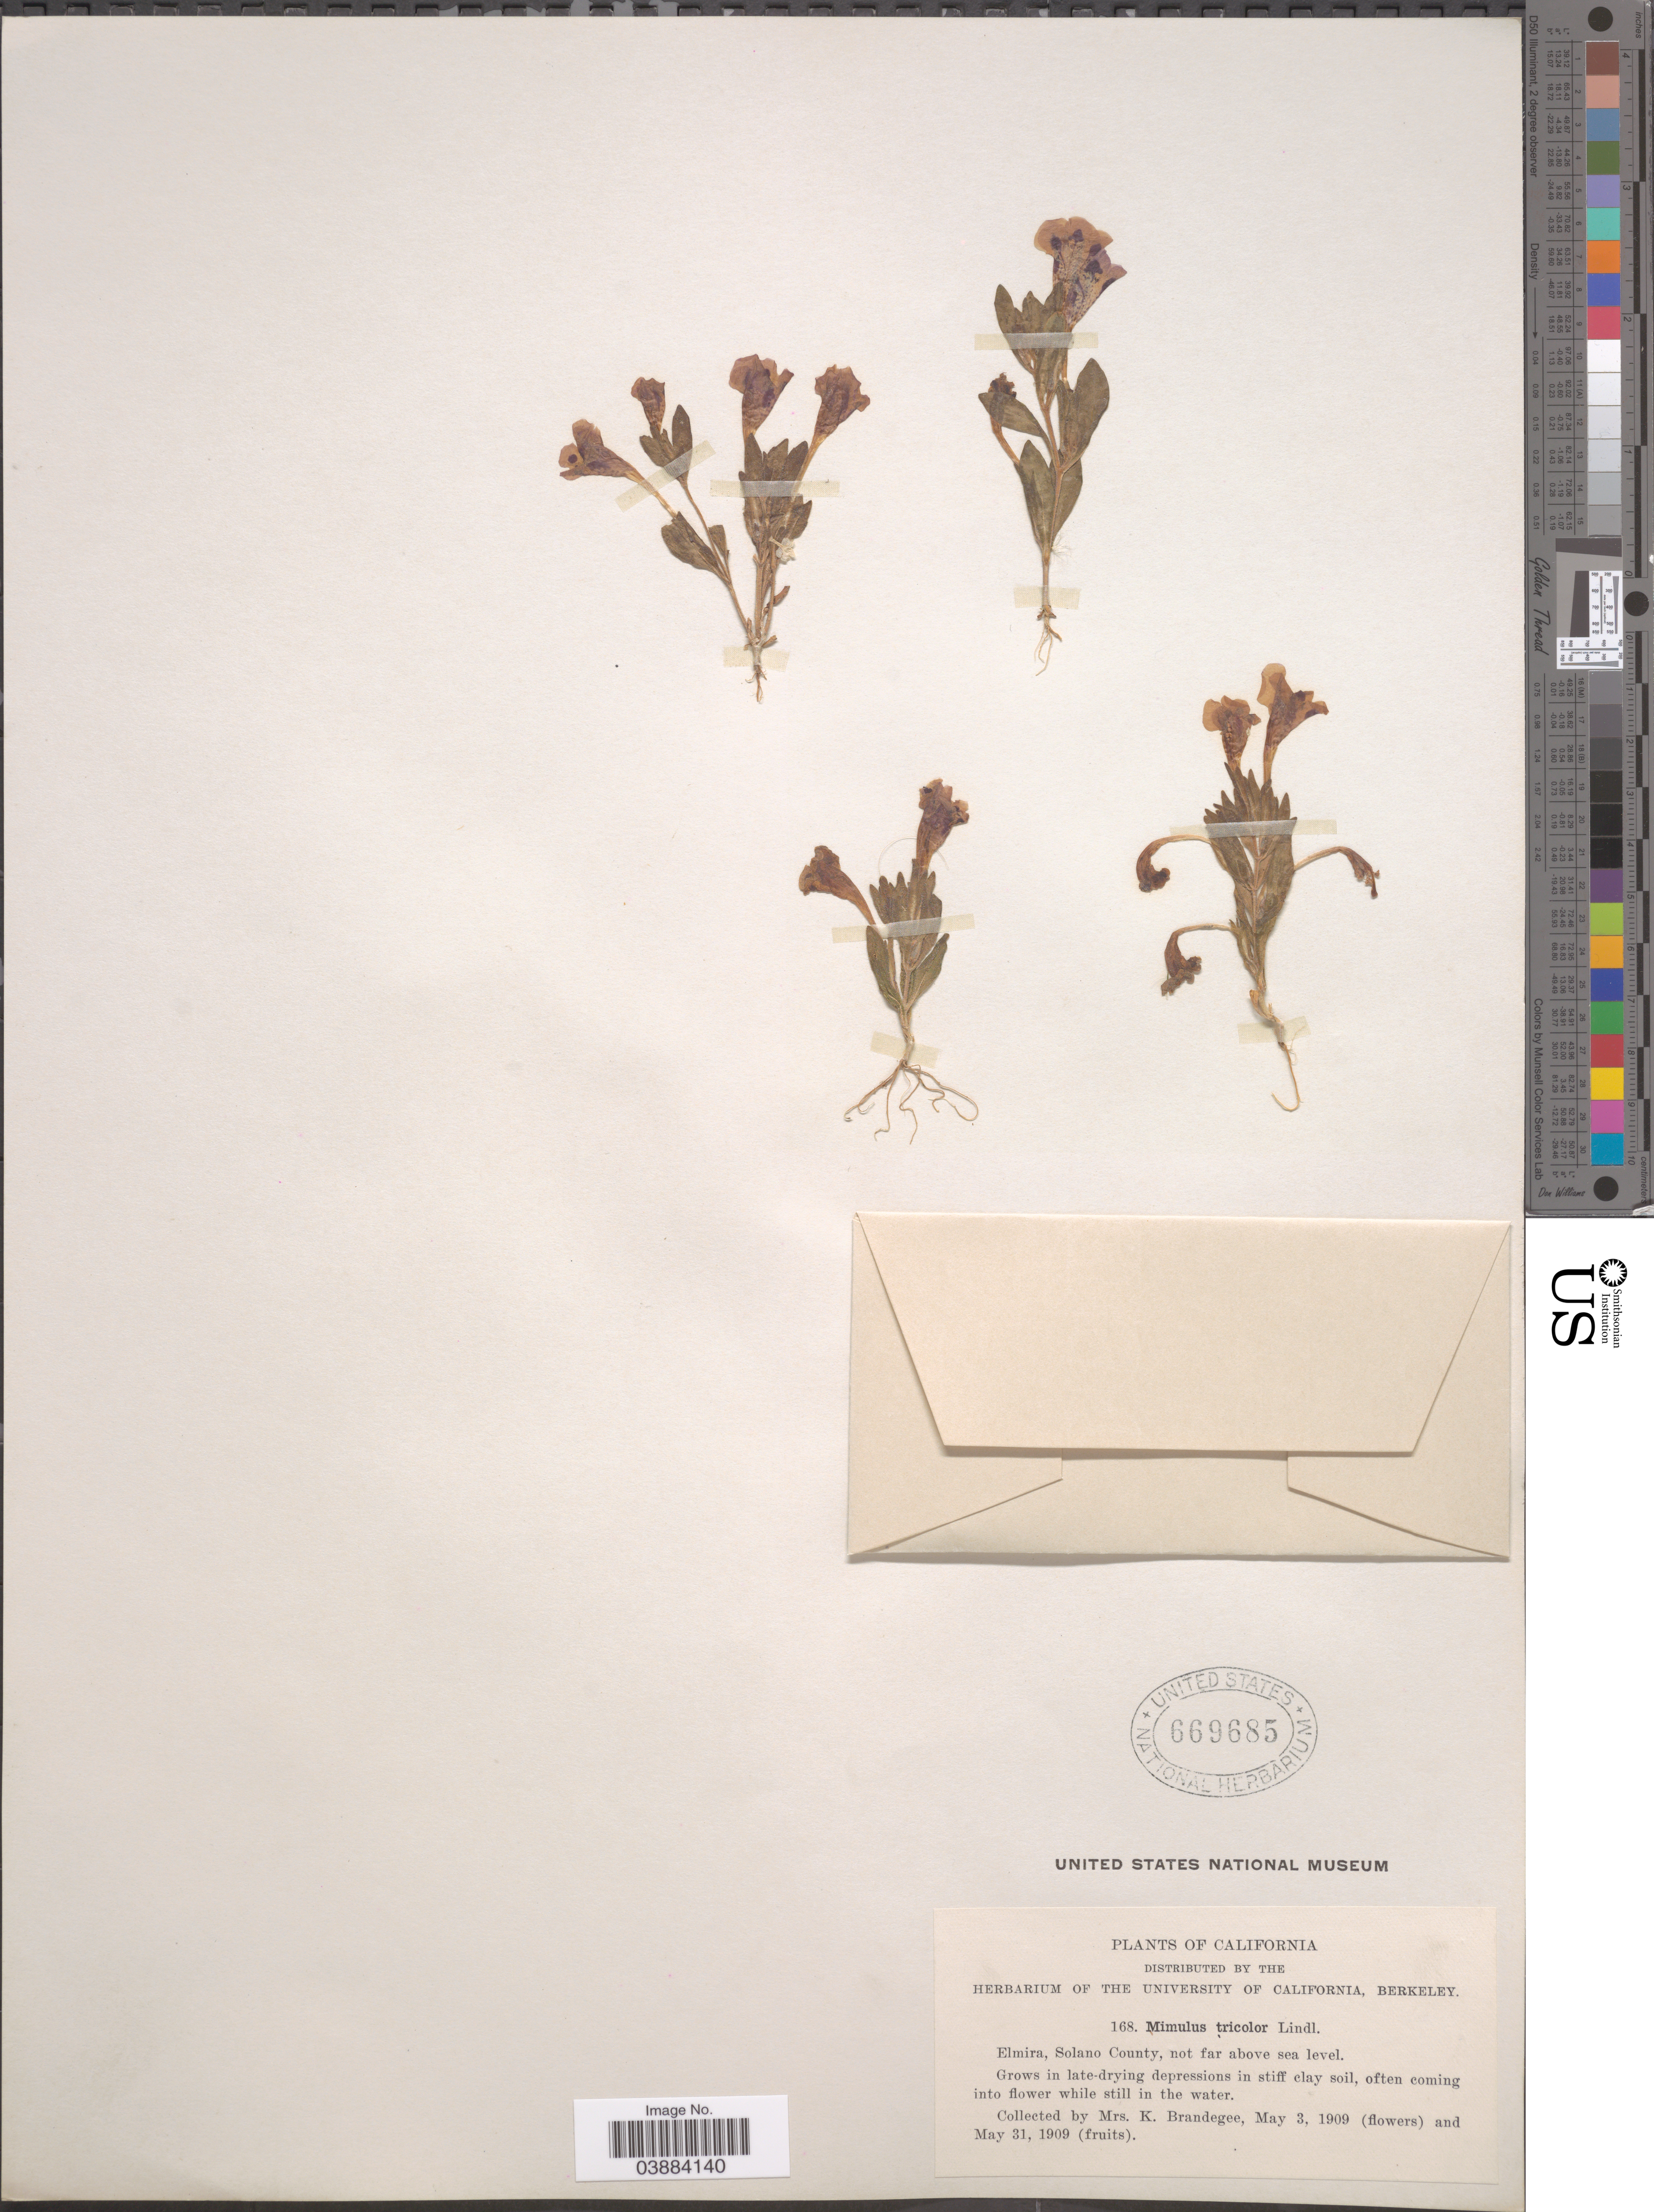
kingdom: Plantae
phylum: Tracheophyta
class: Magnoliopsida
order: Lamiales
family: Phrymaceae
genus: Eunanus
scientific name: Eunanus tricolor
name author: (Hartw. ex Lindl.) Greene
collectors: J. S. Brandegee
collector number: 168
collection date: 1909-05-03/1909-05-31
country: United States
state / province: California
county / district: Solano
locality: Elmira, Solano County.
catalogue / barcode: US 669685